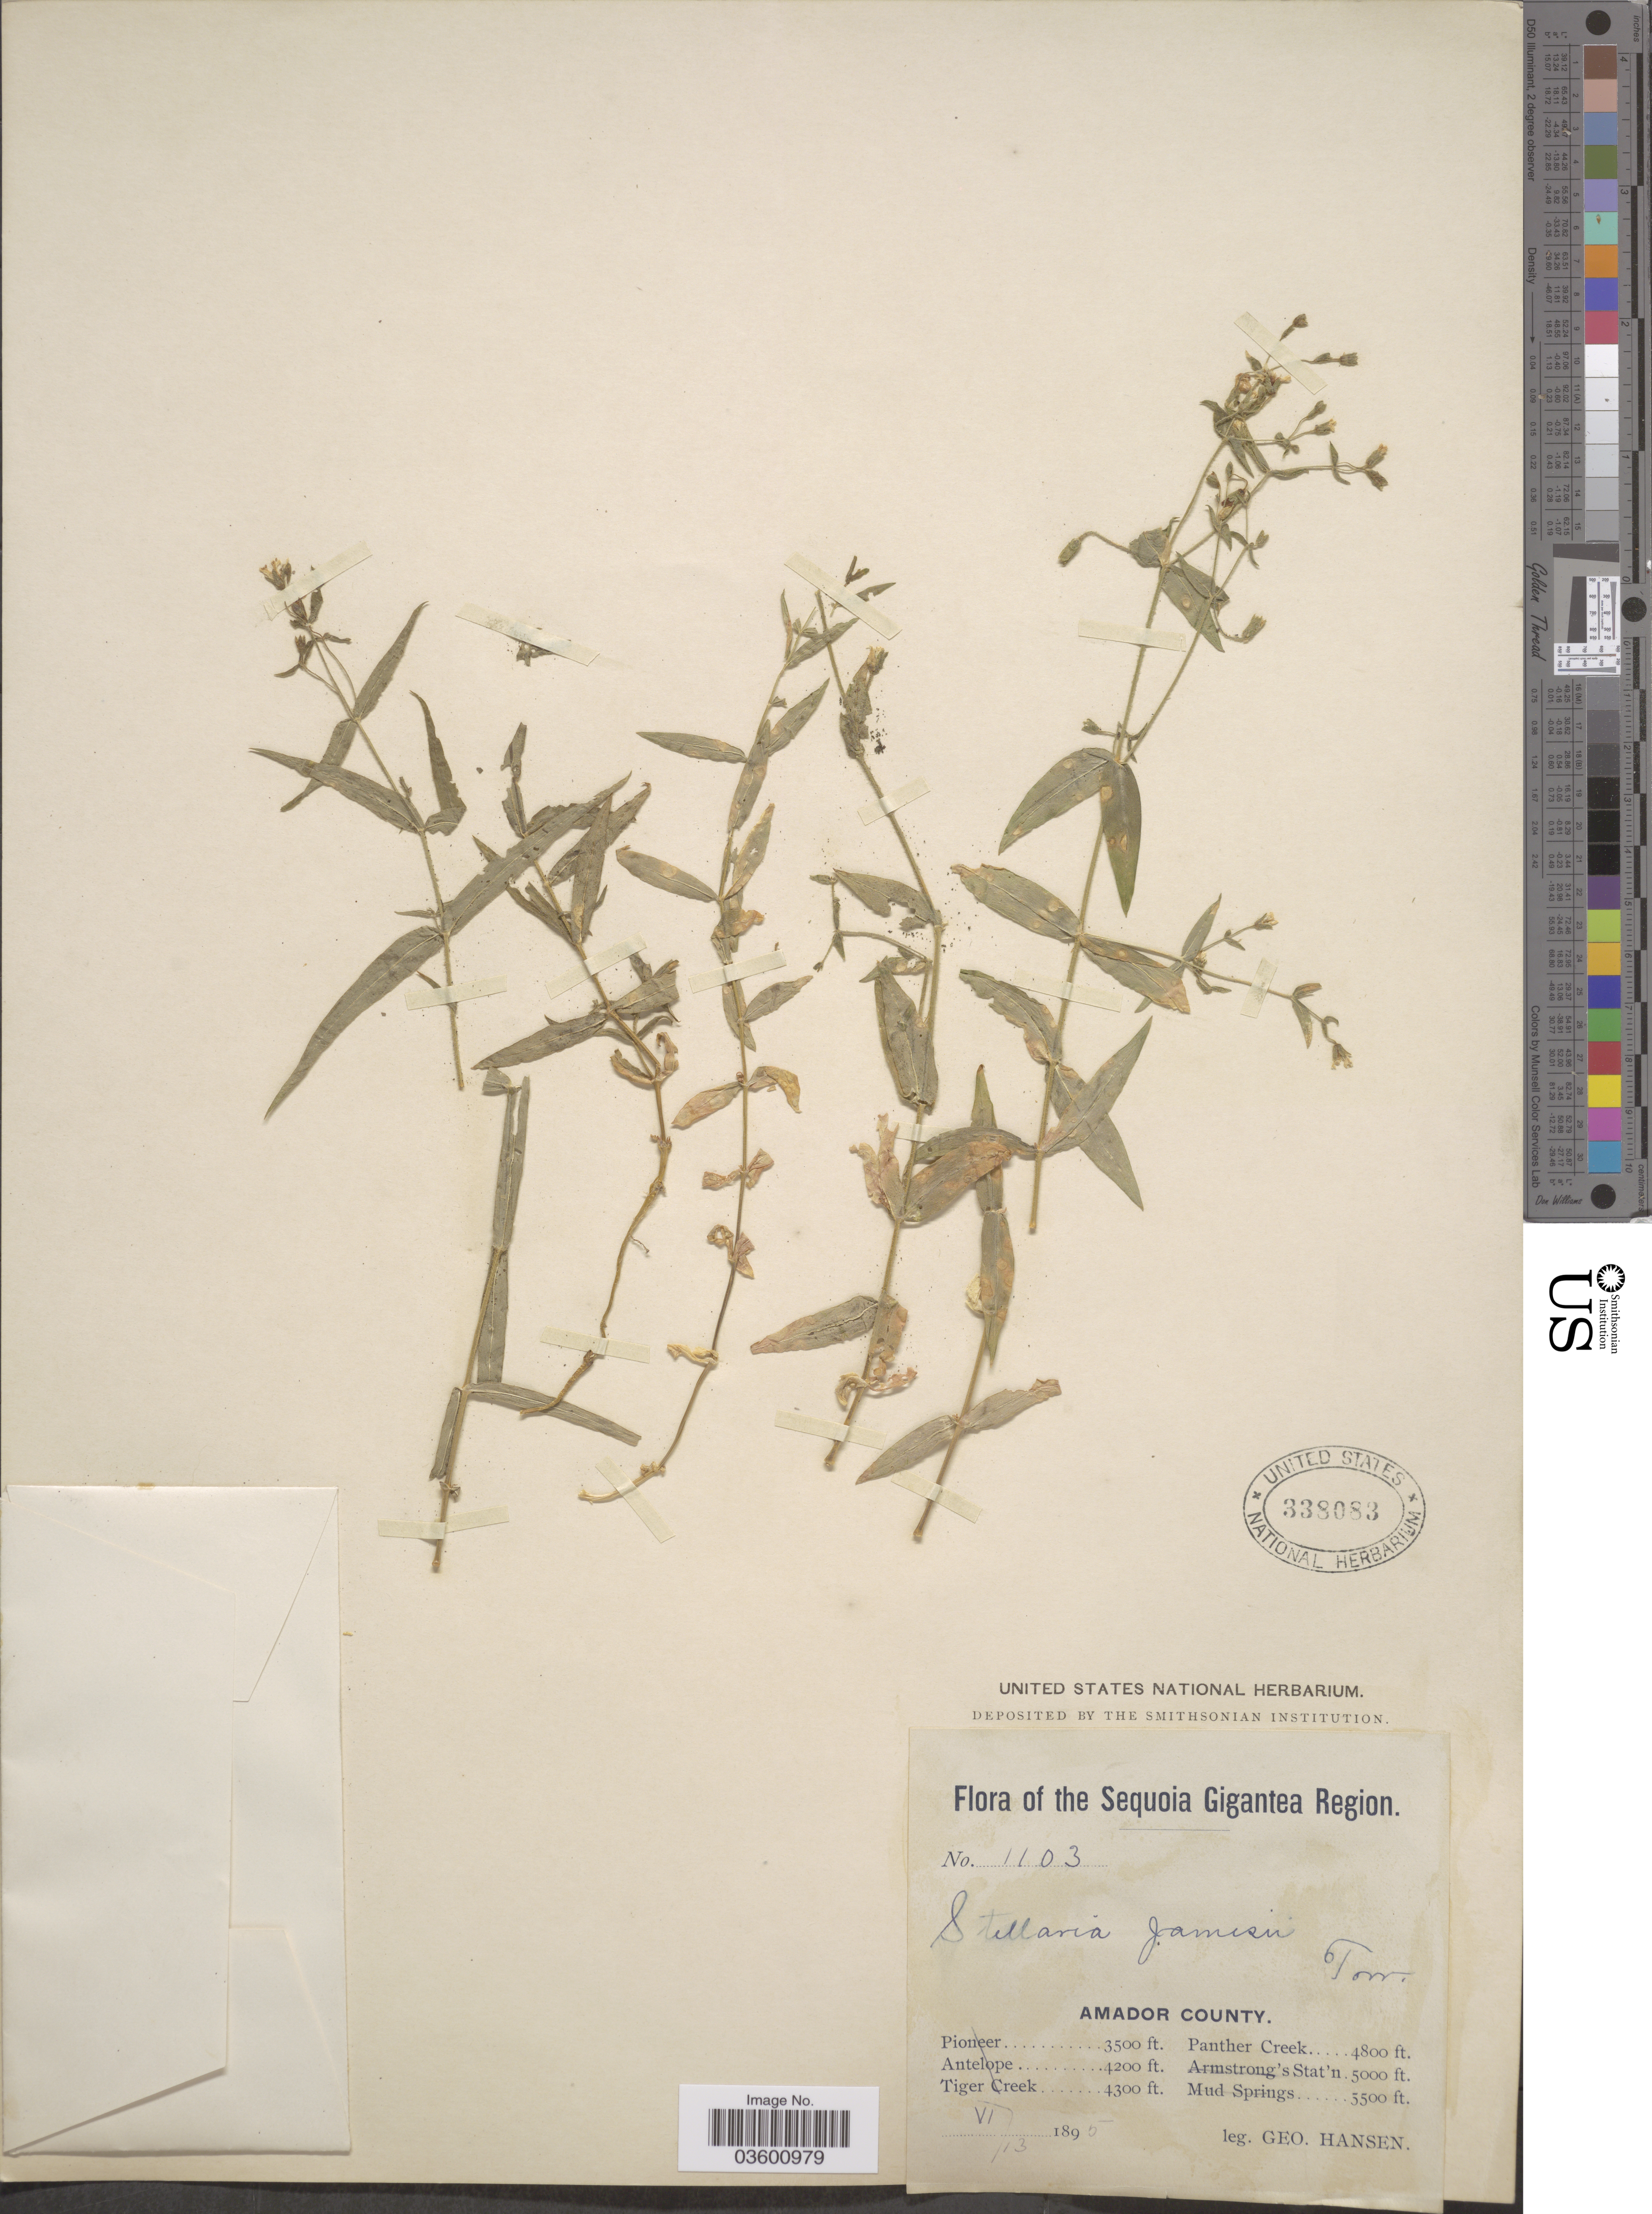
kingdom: Plantae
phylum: Tracheophyta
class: Magnoliopsida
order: Caryophyllales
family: Caryophyllaceae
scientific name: Torreyostellaria jamesiana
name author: (Torr.) Gang Yao et al.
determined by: Strong, M. T., (US), Smithsonian Institution - National Museum of Natural History (UNITED STATES)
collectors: G. Hansen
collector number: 1103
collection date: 1895-06-13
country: United States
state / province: California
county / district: Amador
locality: The Sequoia Gigantea Region. Amador County. Panther Creek.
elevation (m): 1463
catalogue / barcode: US 338083